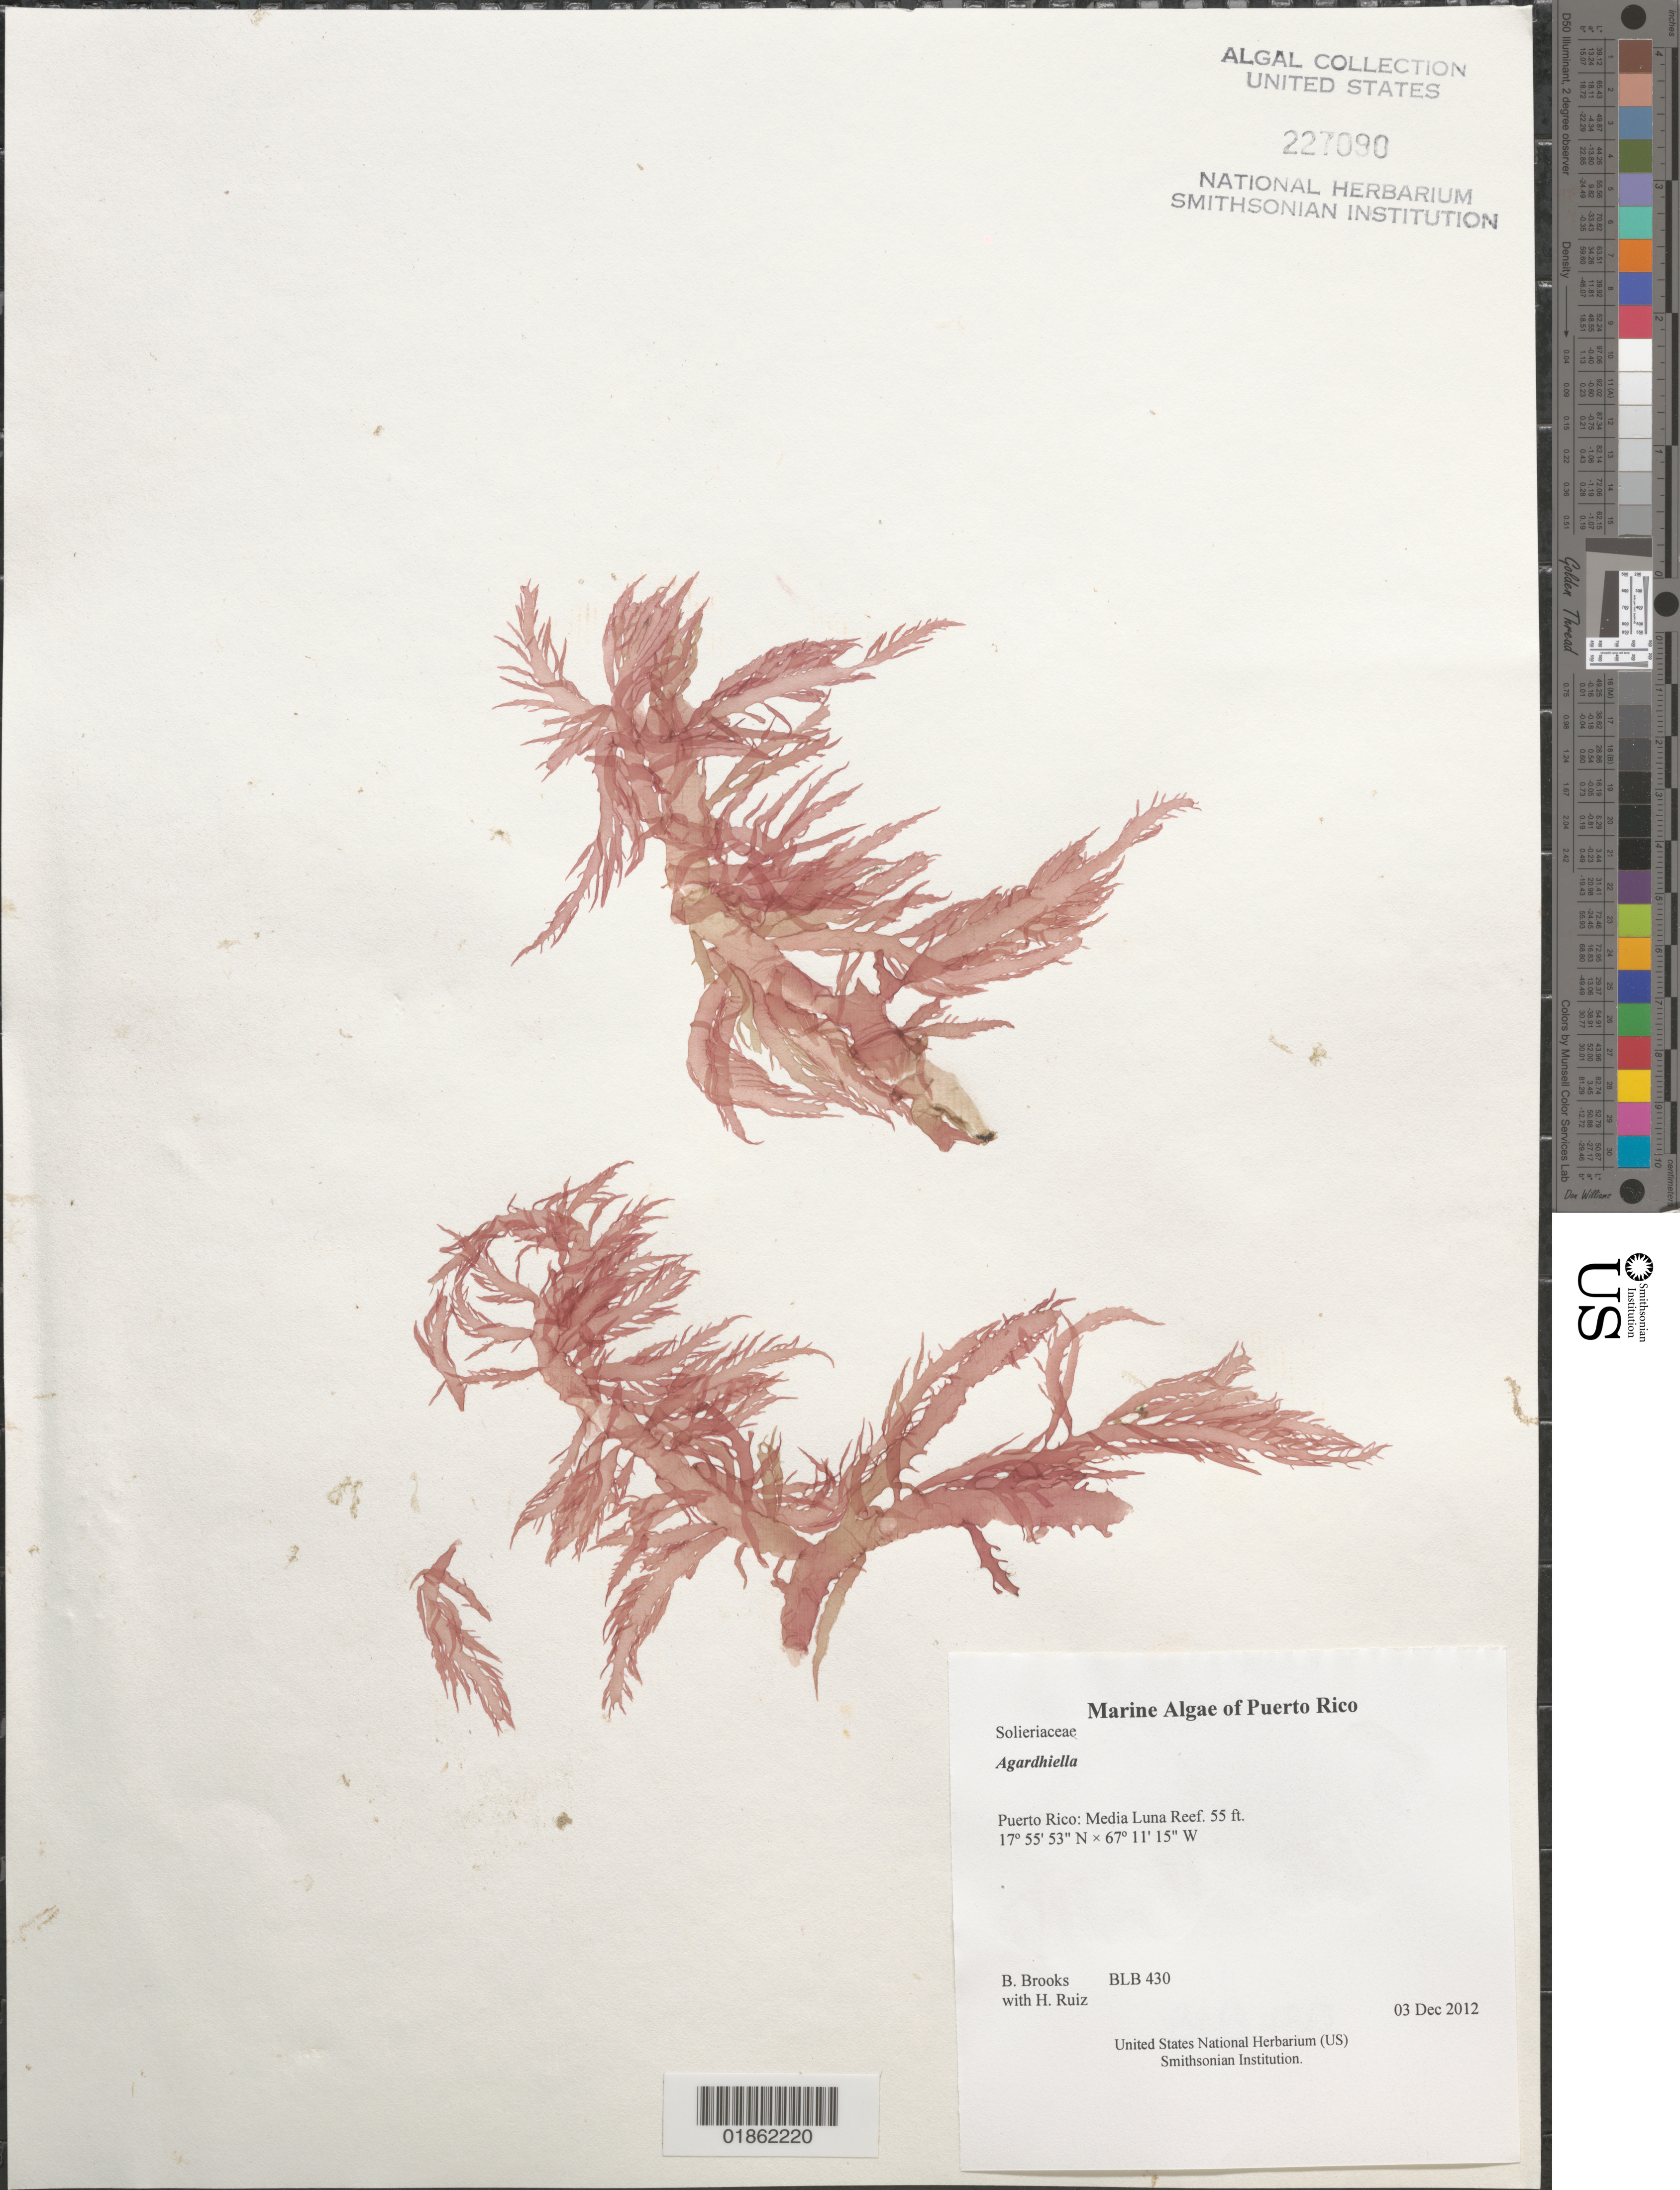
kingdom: Plantae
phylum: Rhodophyta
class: Florideophyceae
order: Gigartinales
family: Solieriaceae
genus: Agardhiella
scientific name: Agardhiella sp.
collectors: B. Brooks & H. Ruiz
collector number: BLB 430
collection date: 2012-12-03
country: Puerto Rico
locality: Lighthouse Rock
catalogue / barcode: US 227090